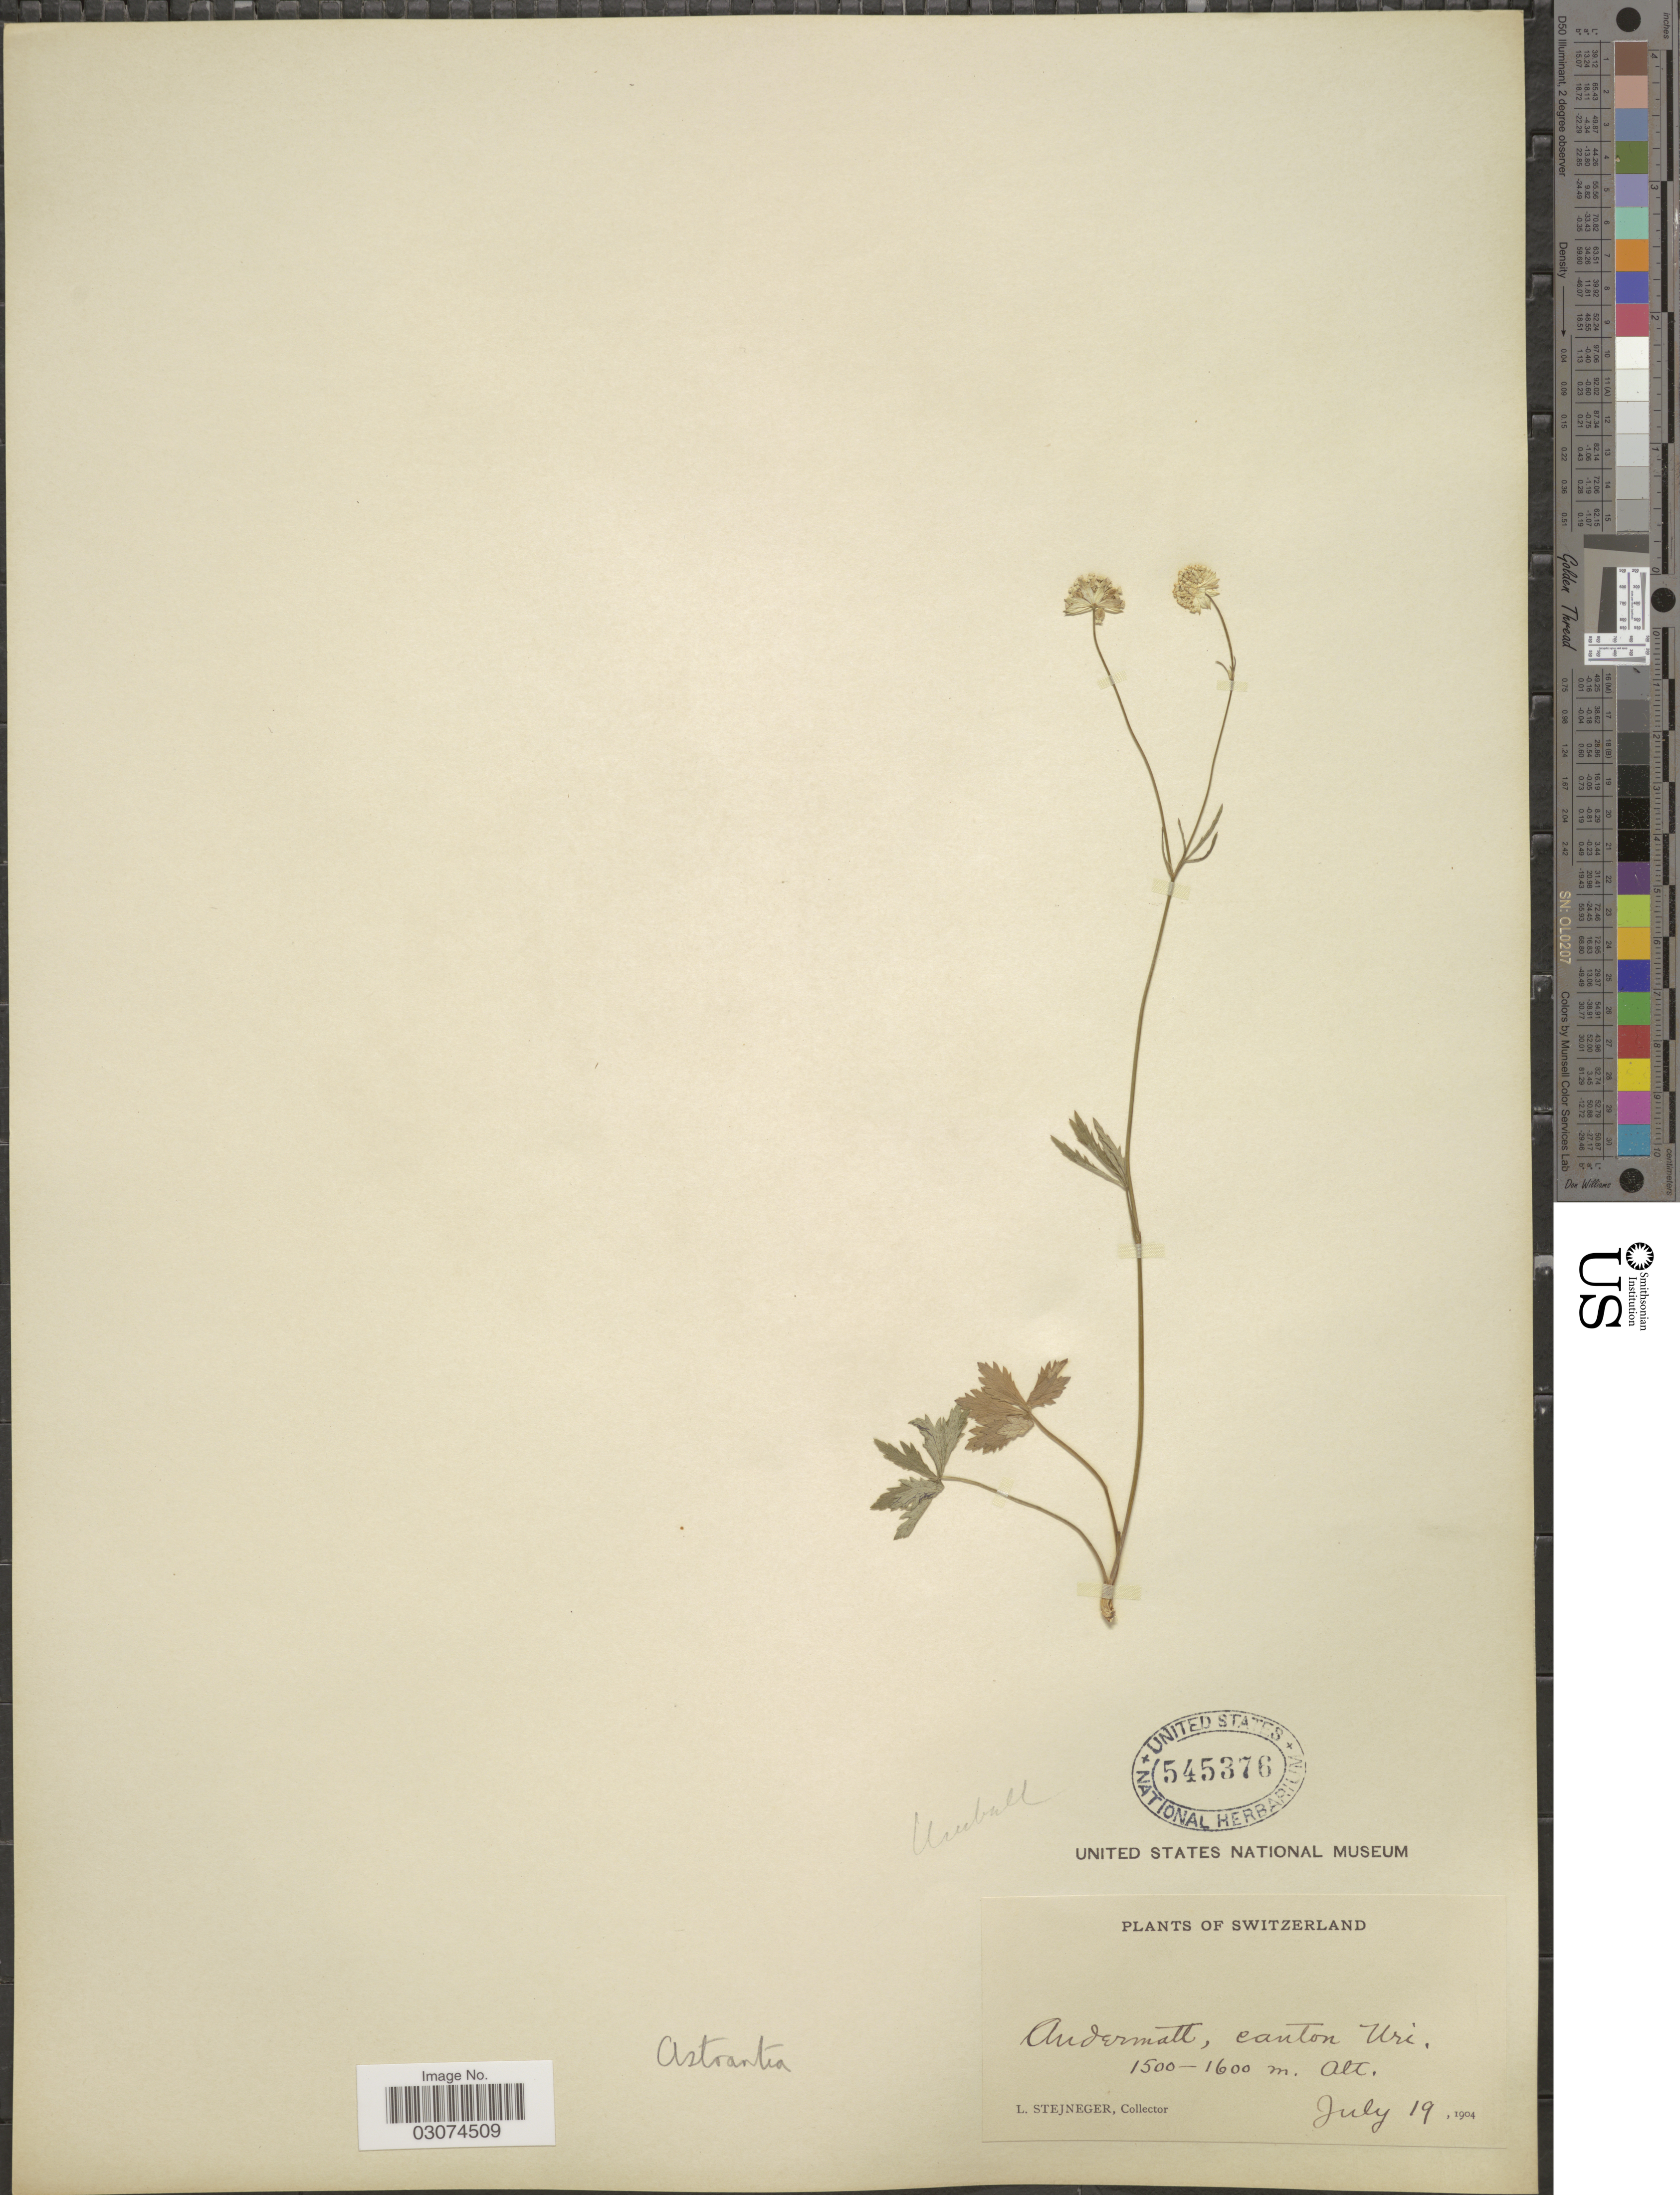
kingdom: Plantae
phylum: Tracheophyta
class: Magnoliopsida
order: Apiales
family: Apiaceae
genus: Astrantia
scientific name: Astrantia sp.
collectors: L. Stejneger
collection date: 1904-07-19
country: Switzerland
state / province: Uri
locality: Andermatt.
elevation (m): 1500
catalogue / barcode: US 545376